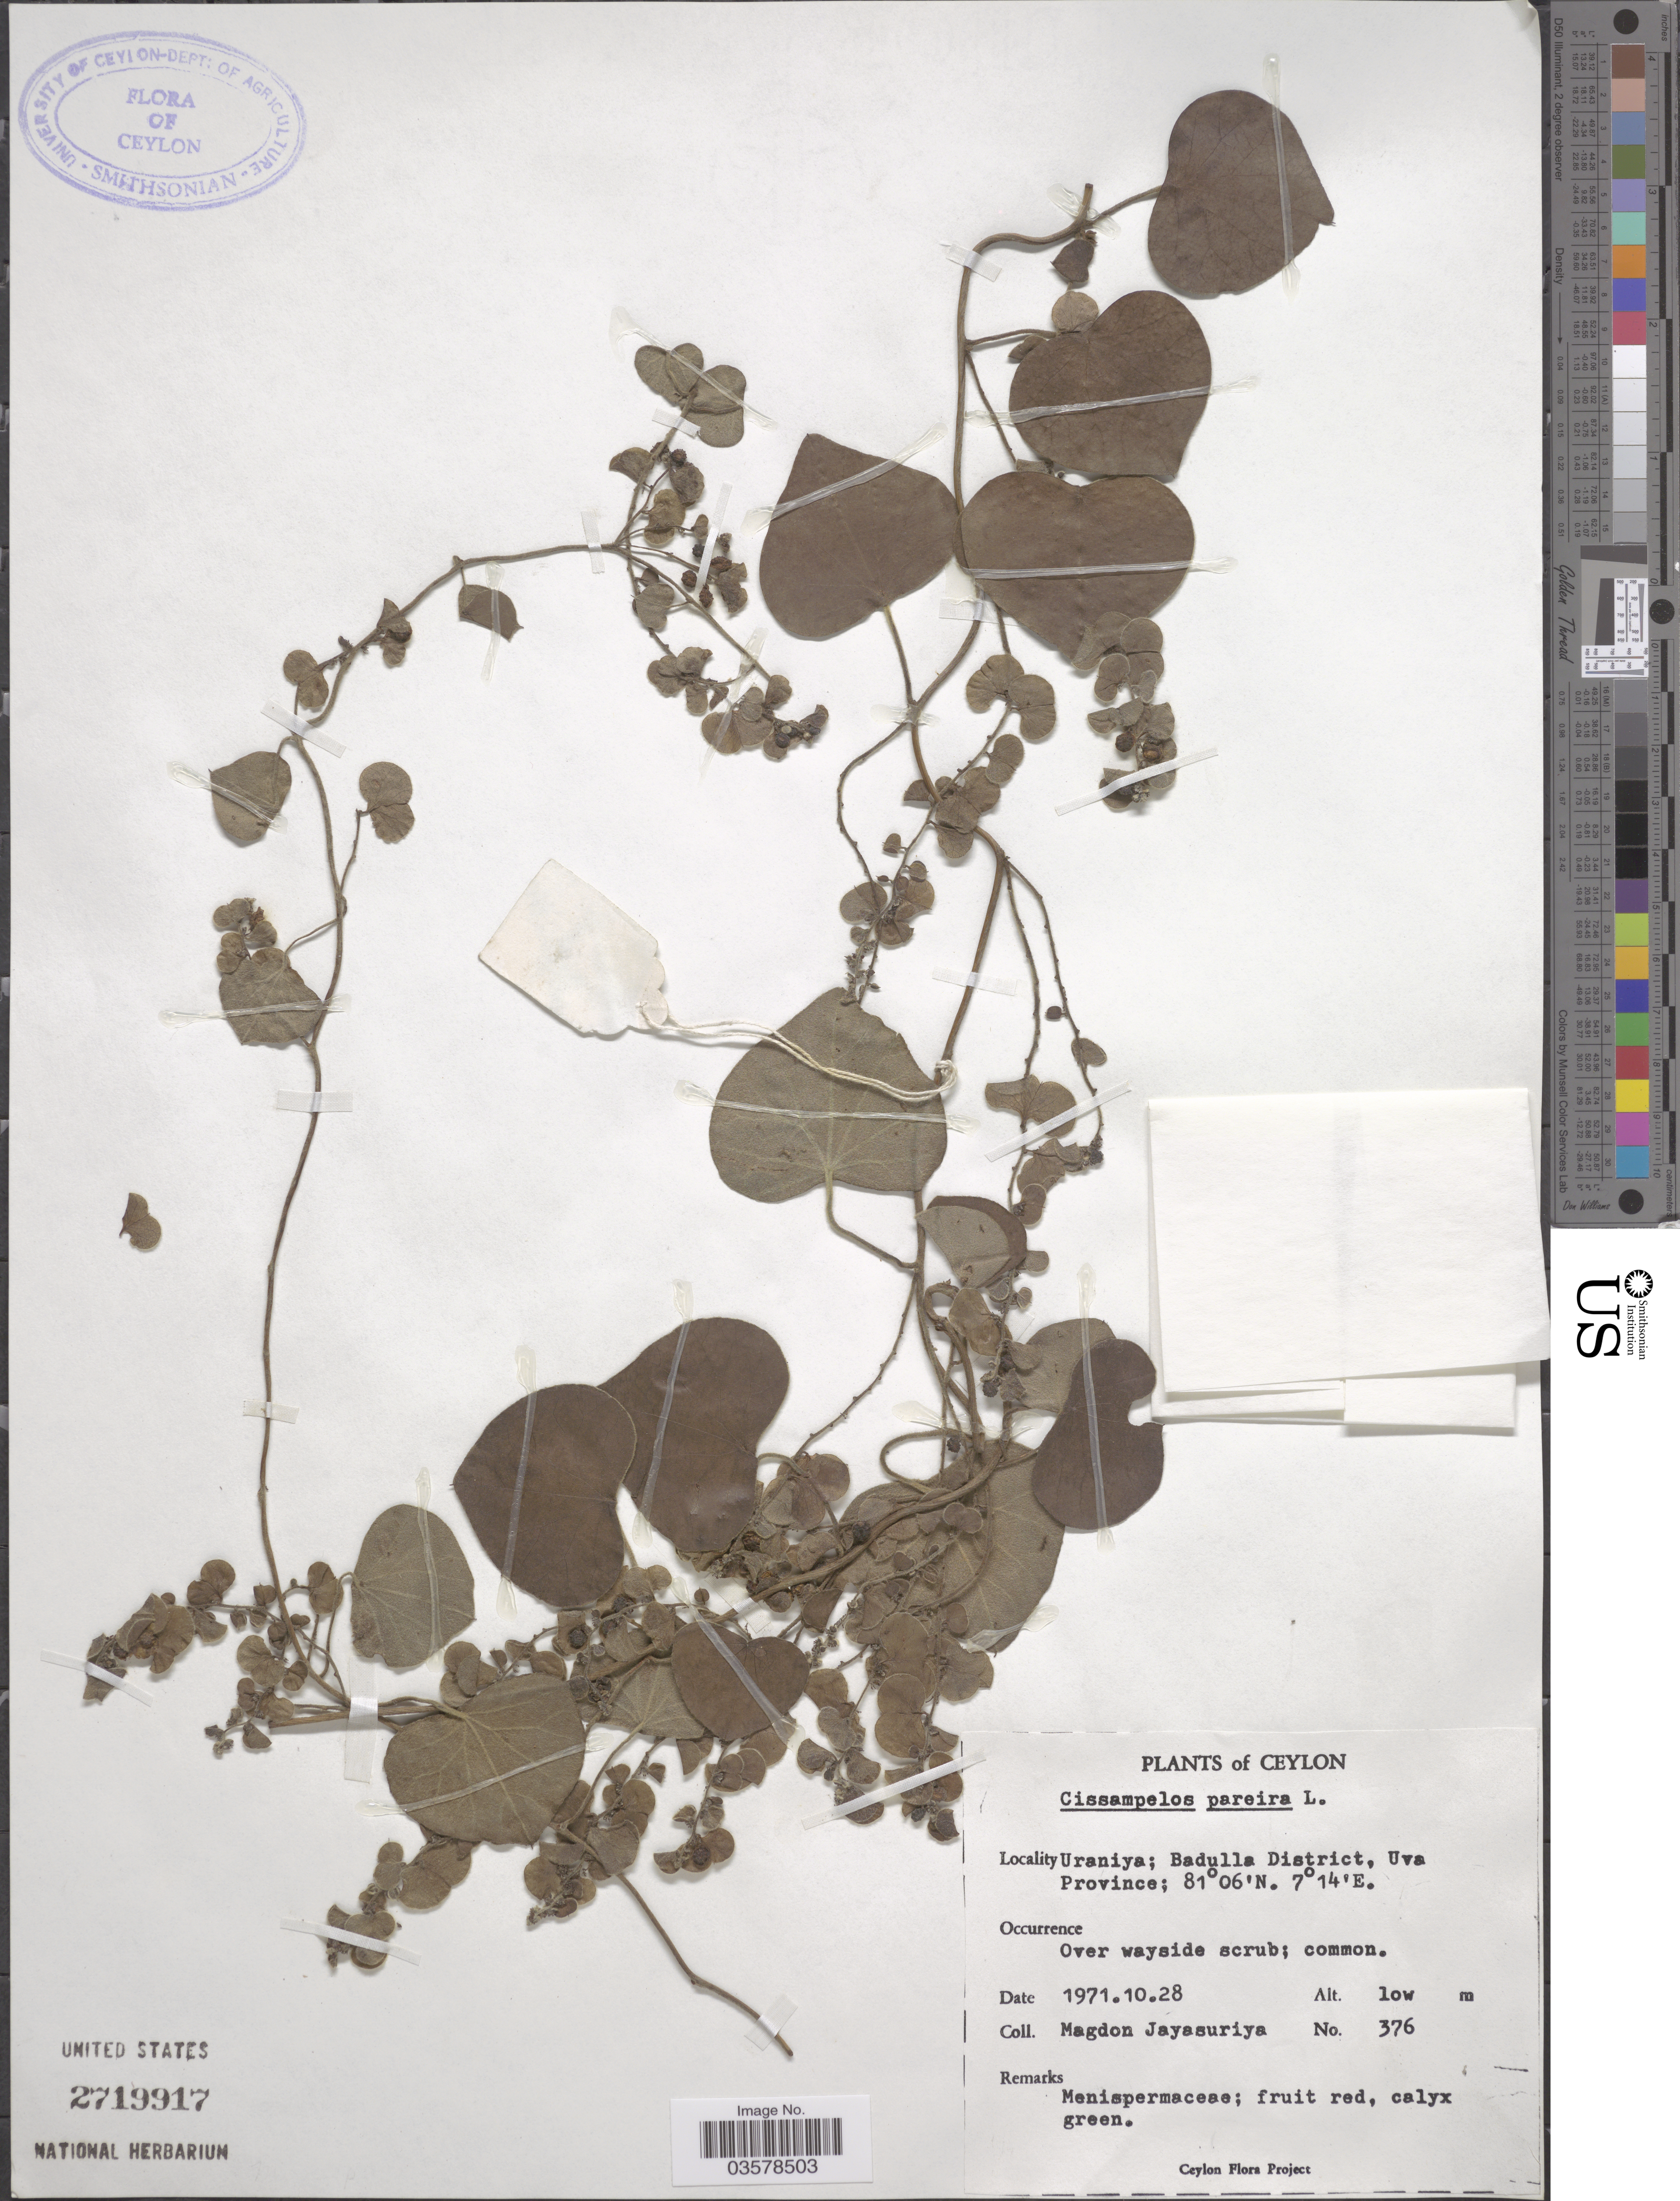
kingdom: Plantae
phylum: Tracheophyta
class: Magnoliopsida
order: Ranunculales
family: Menispermaceae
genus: Cissampelos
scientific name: Cissampelos pareira var. hirsuta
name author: (Buch.-Ham. ex DC.) Forman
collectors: A. H. Jayasuriya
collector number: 376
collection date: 1971-10-28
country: Sri Lanka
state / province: Uva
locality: Ceylon. Uraniya; Badulla District.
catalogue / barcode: US 2719917